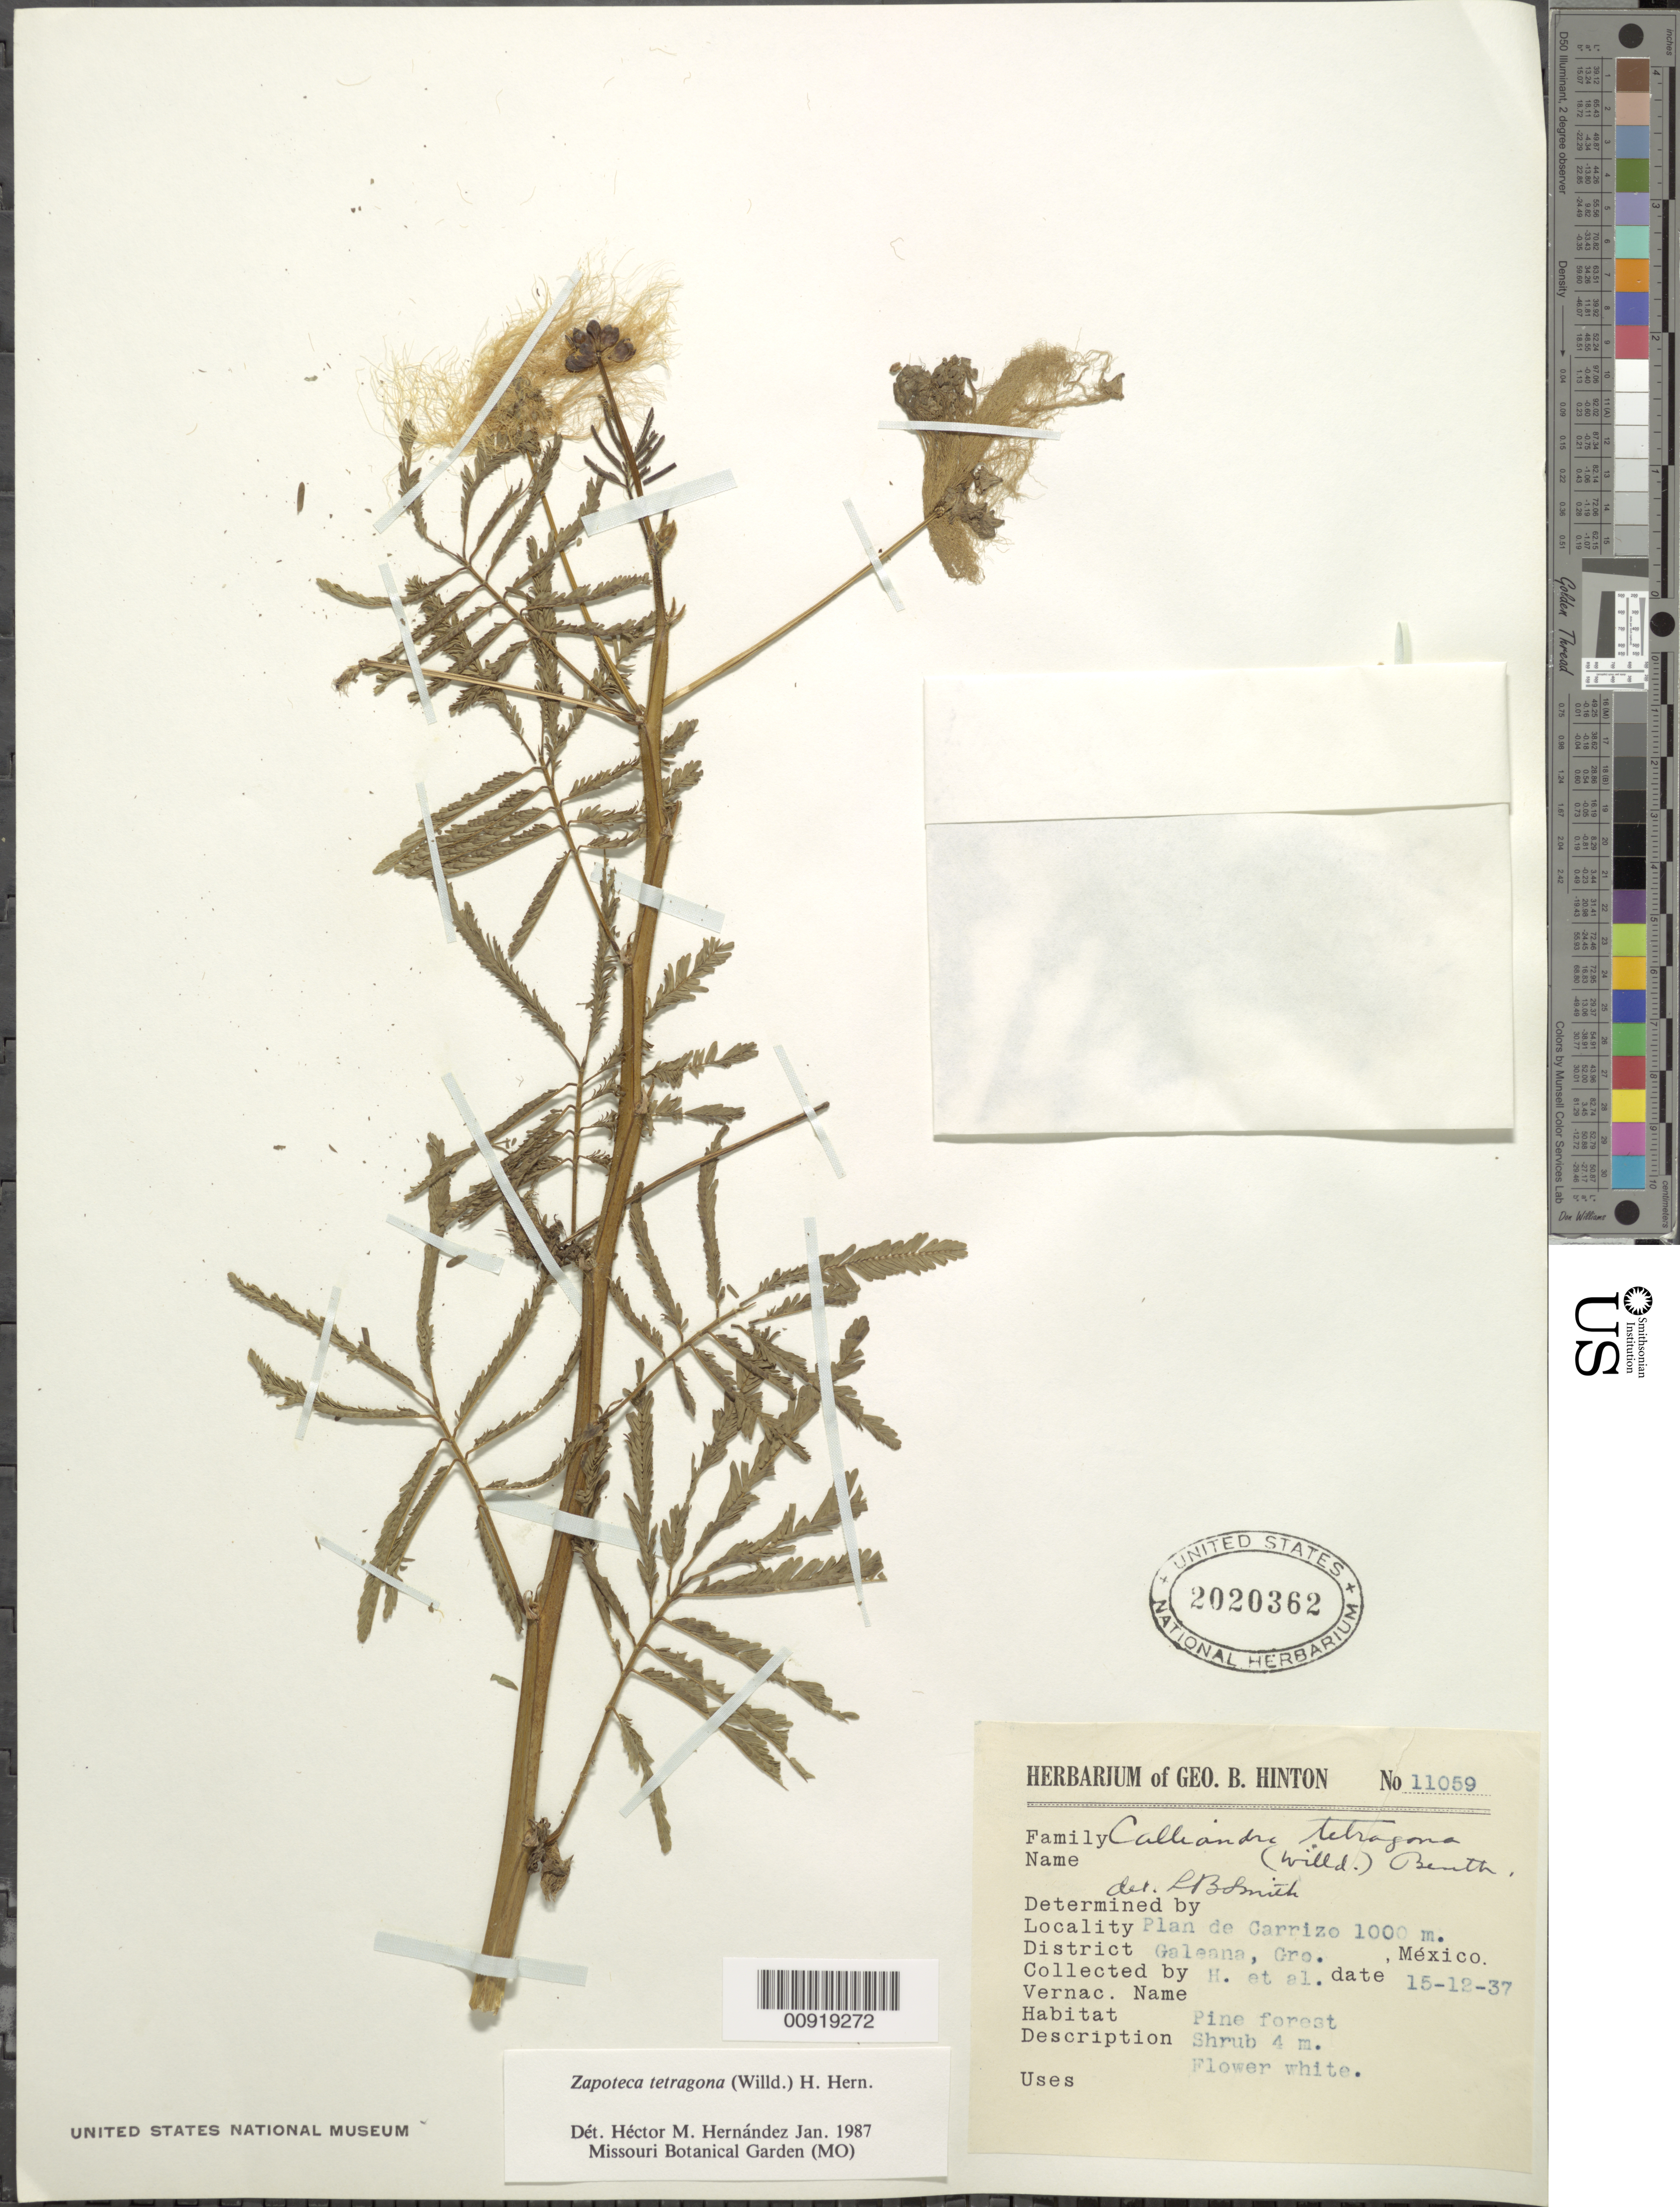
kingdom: Plantae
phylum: Tracheophyta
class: Magnoliopsida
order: Fabales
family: Fabaceae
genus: Zapoteca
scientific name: Zapoteca tetragona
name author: (Willd.) H.M. Hern.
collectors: G. B. Hinton & et al.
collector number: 11059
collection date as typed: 15 Dec 1937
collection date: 1937-12-15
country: Mexico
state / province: Guerrero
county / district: Galeana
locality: Plan de Carrizo, District Galeana, Guerrero.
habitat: Pine forest.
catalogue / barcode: US 2020362